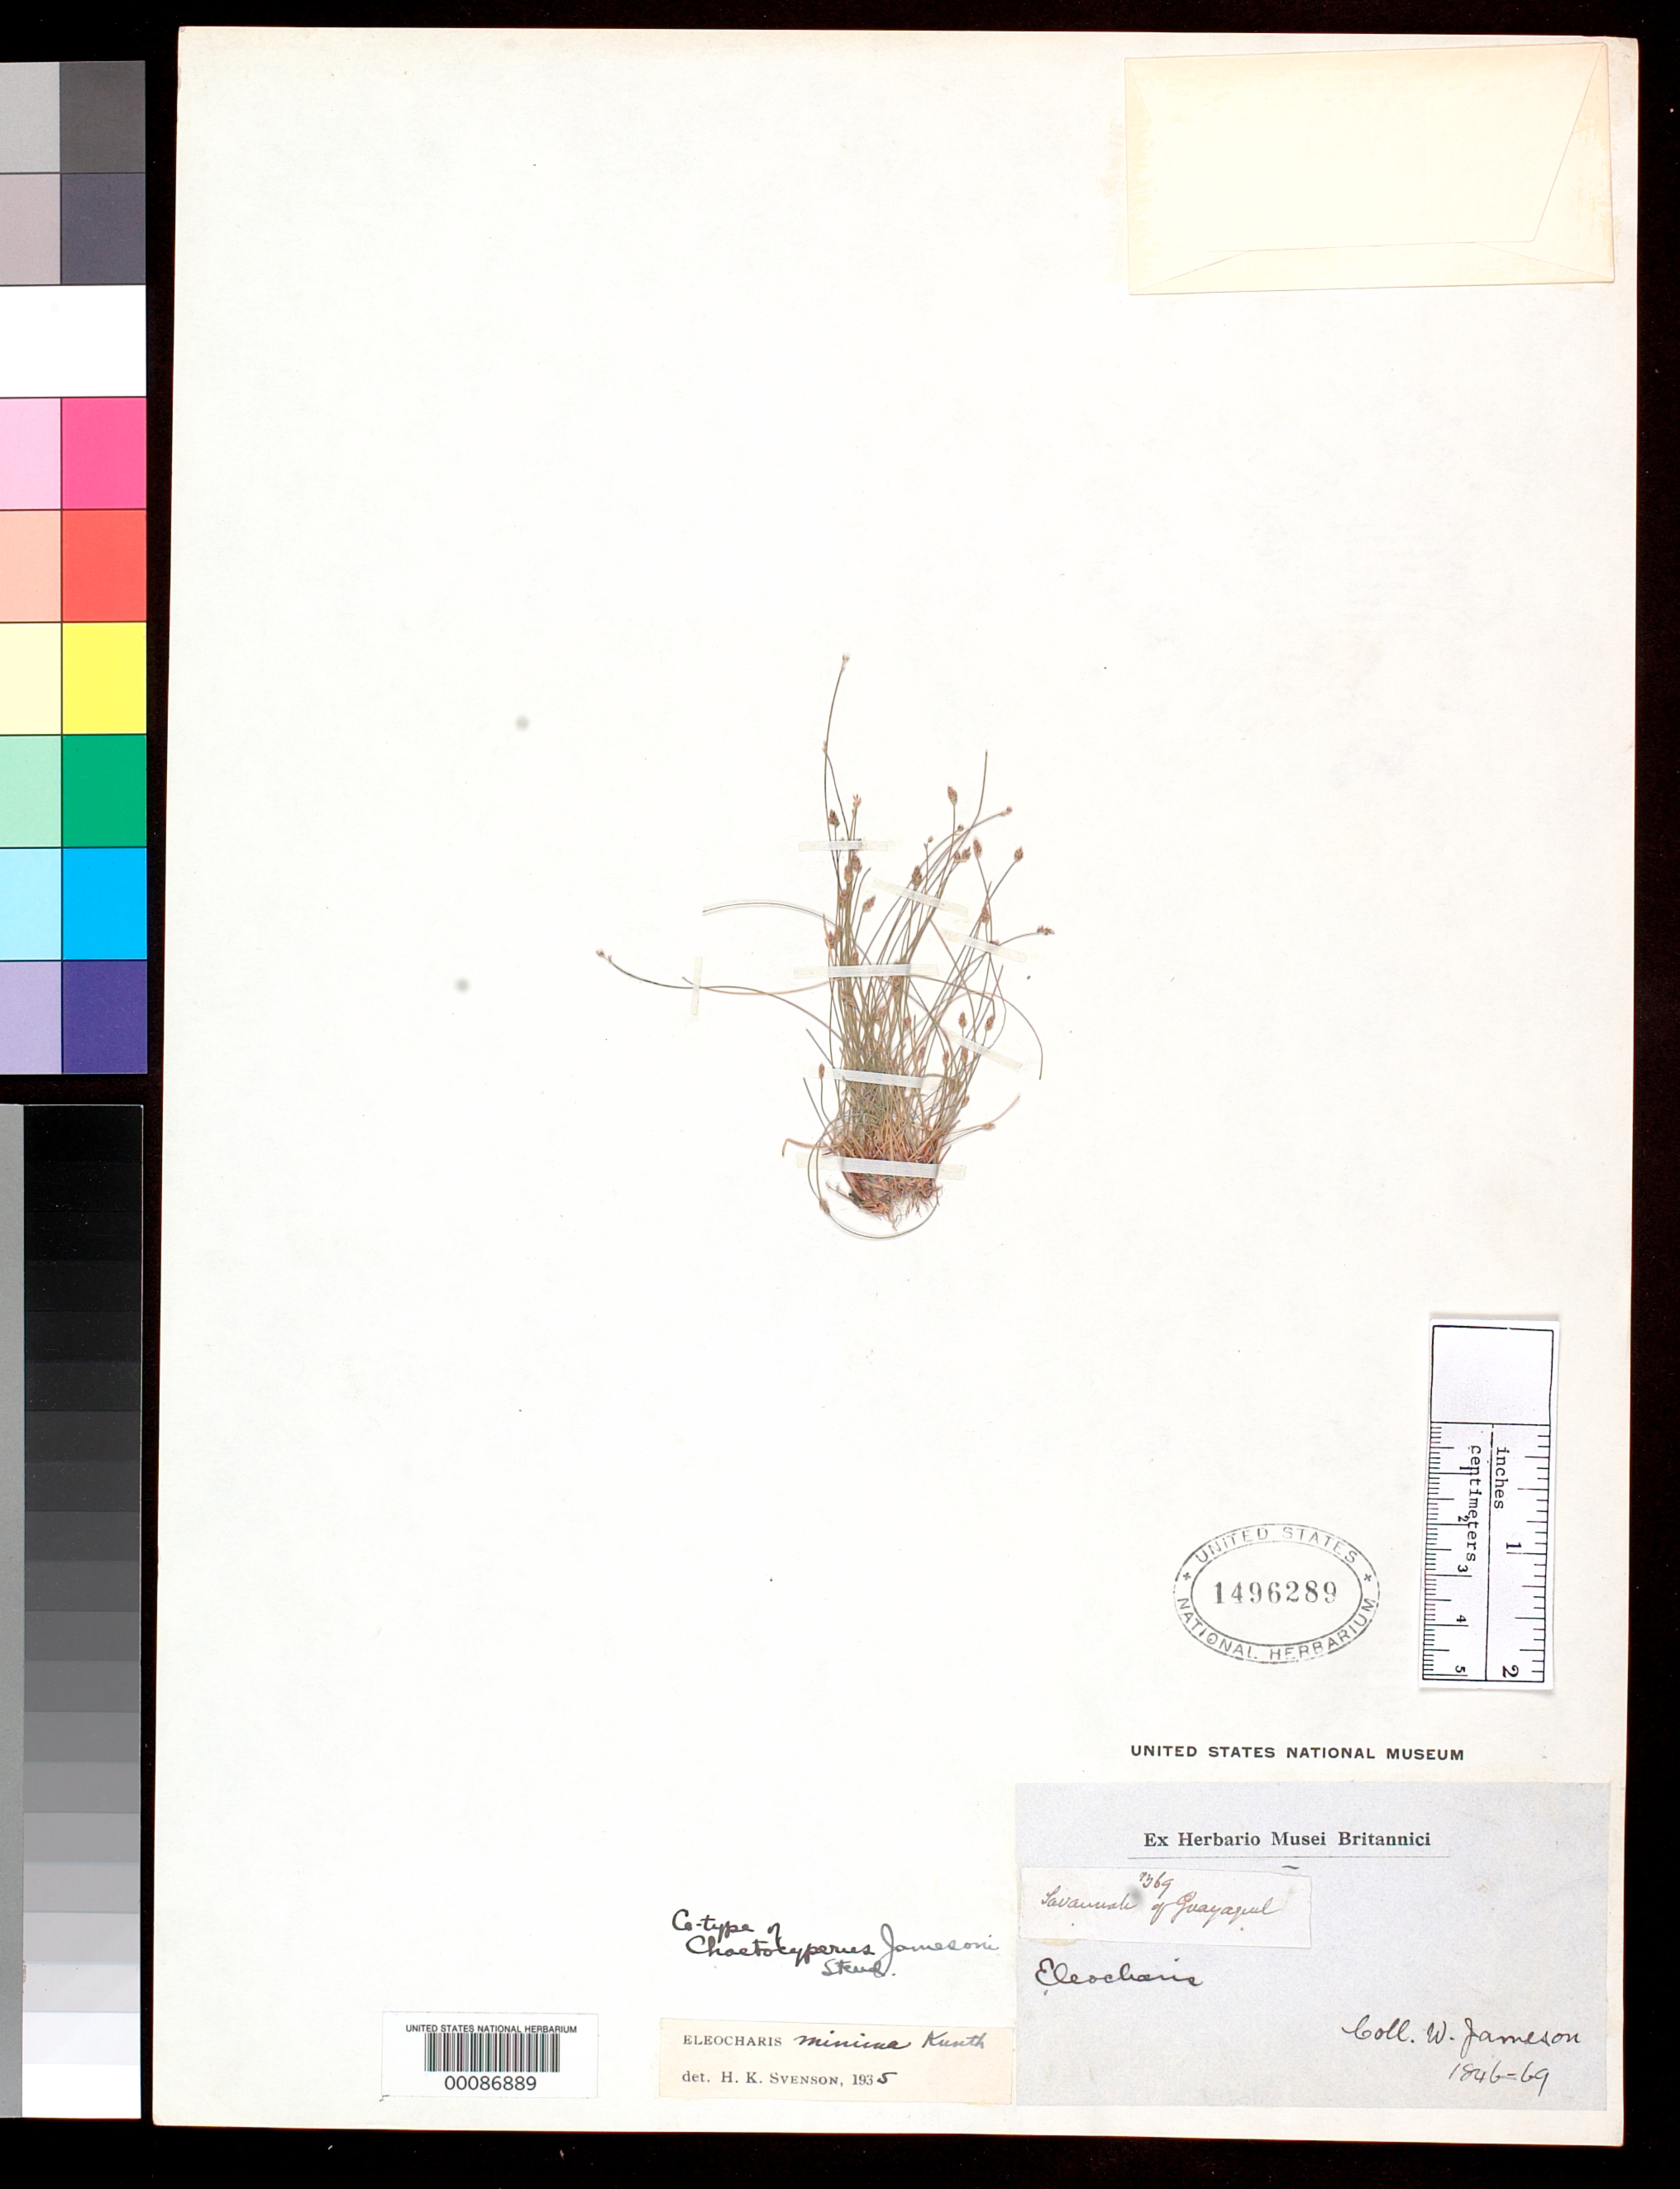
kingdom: Plantae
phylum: Tracheophyta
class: Liliopsida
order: Poales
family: Cyperaceae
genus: Chaetocyperus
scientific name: Chaetocyperus jamesonii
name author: Steud.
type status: Type Collection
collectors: W. Jameson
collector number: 369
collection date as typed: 1846 to -- --- 1869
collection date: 1846/1869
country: Ecuador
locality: Savannah of Guayaquil.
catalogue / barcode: US 1496289